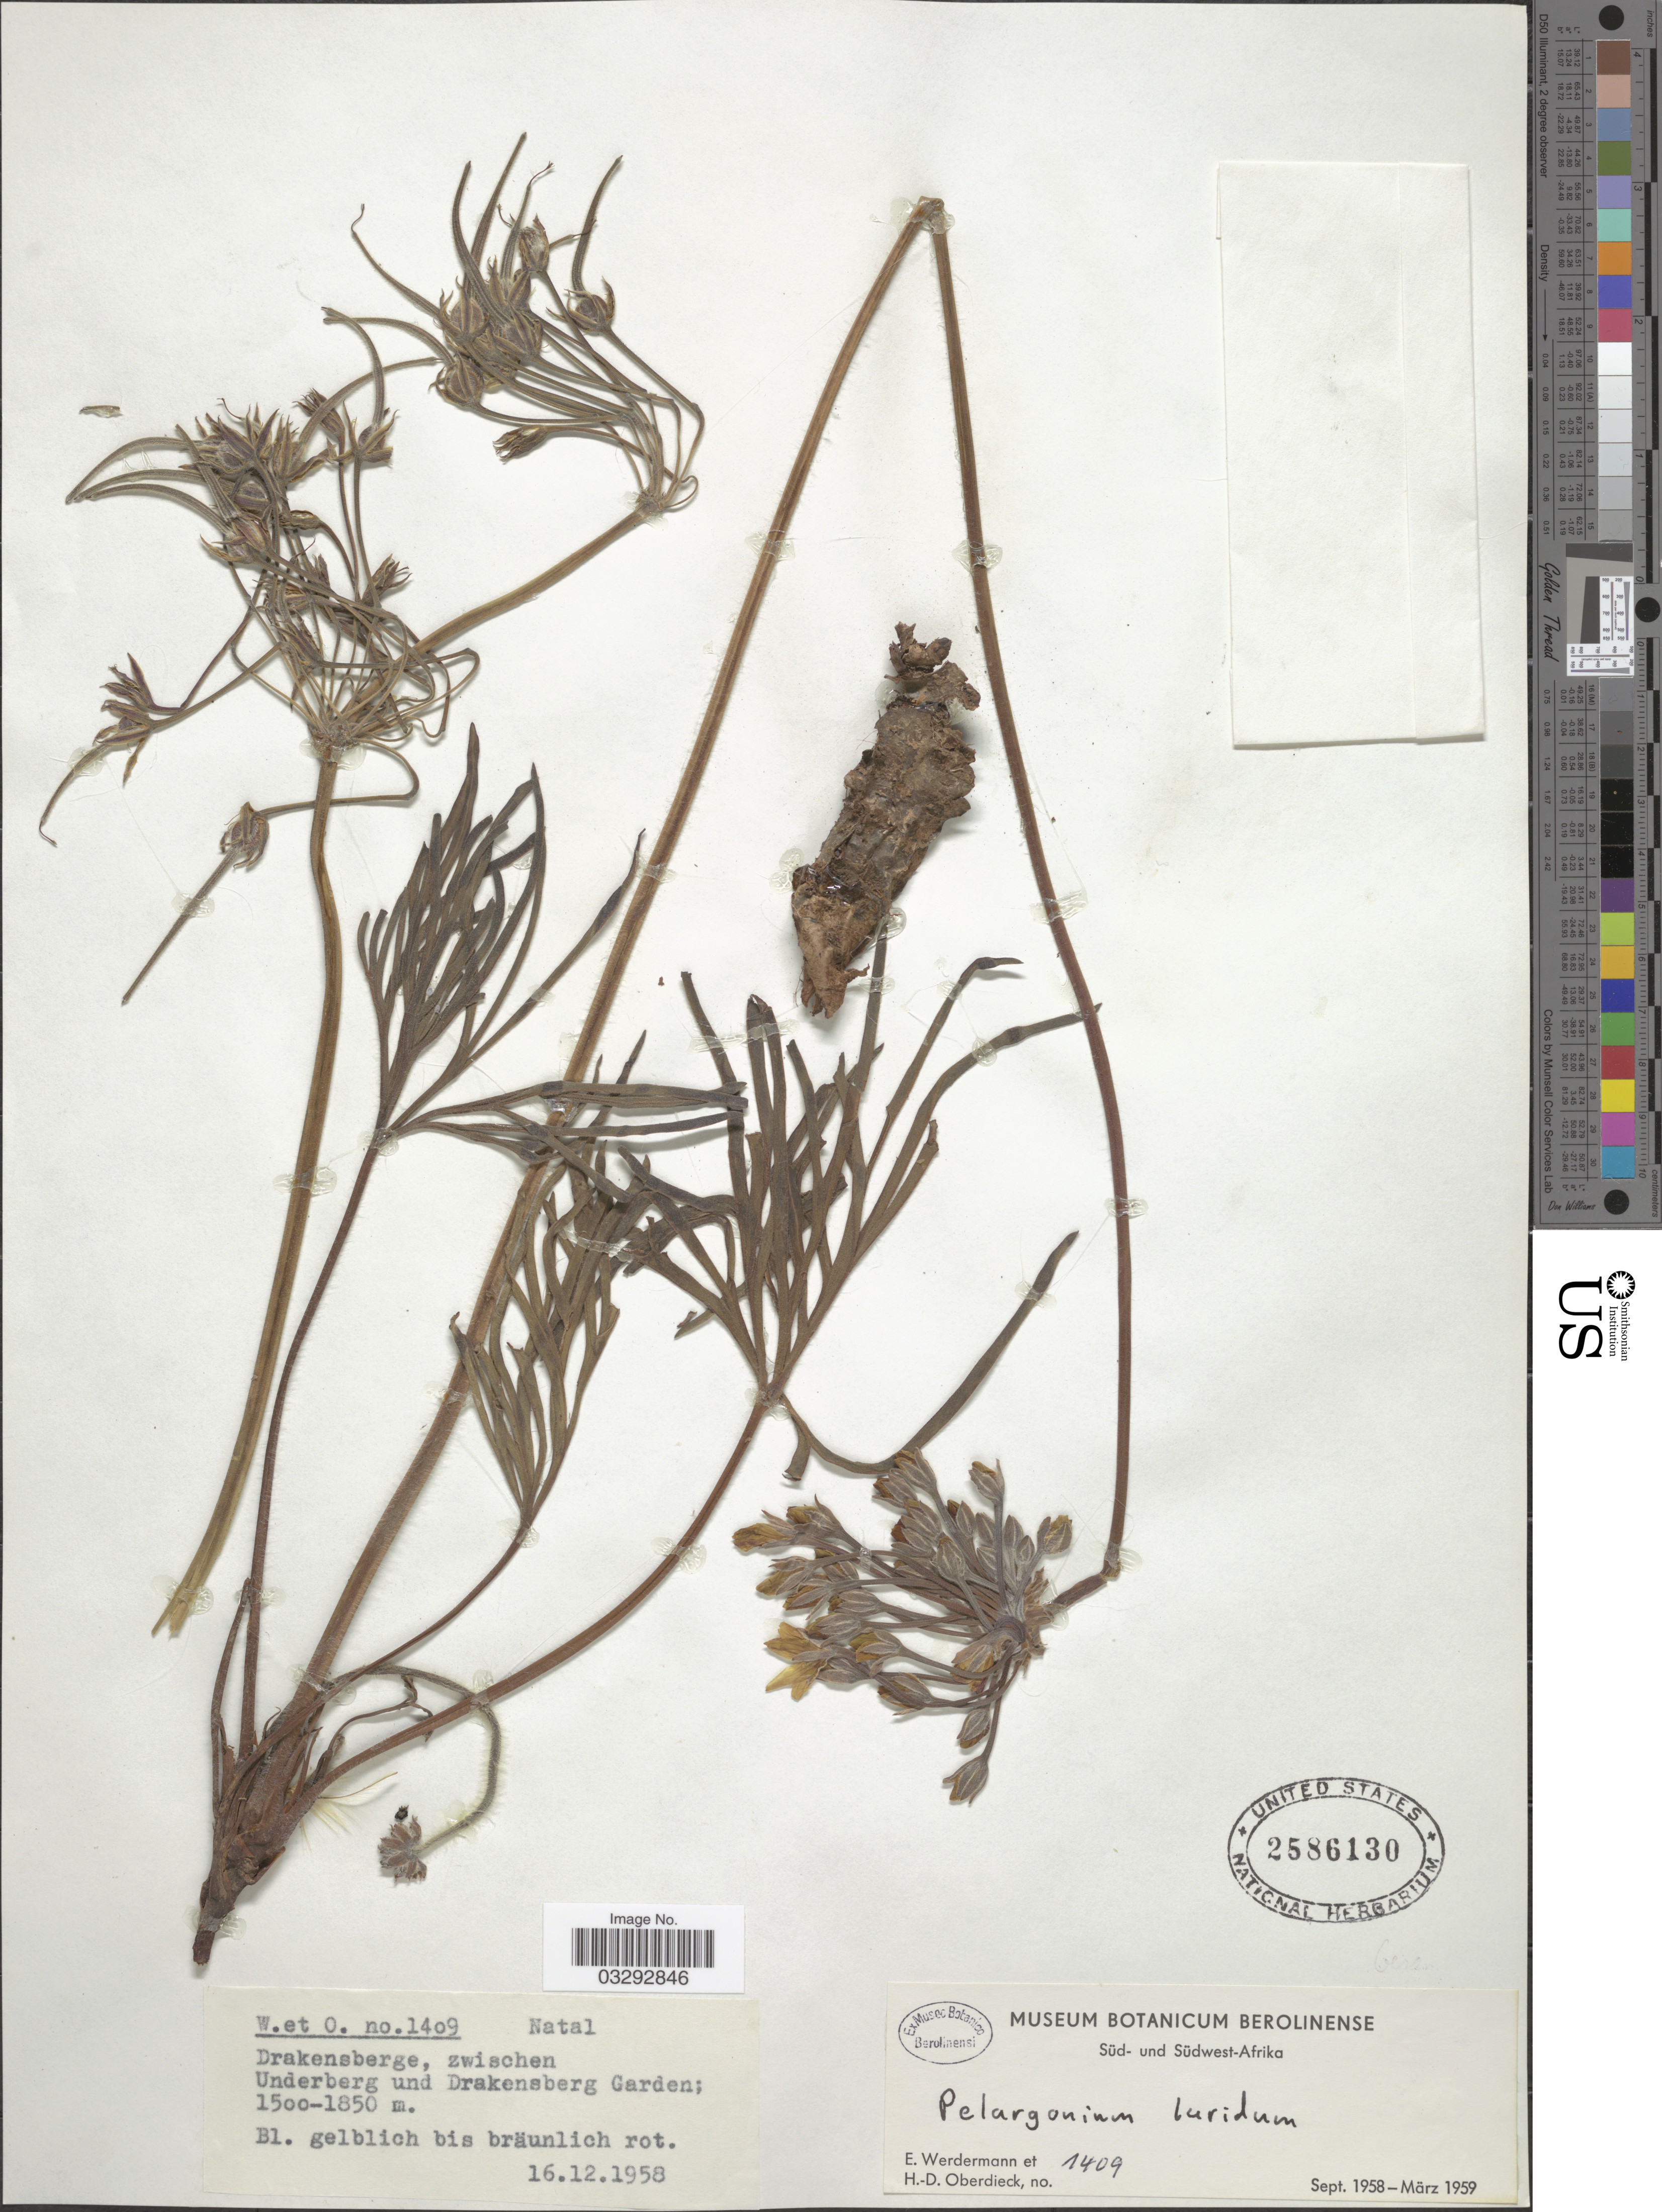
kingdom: Plantae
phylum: Tracheophyta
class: Magnoliopsida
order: Geraniales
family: Geraniaceae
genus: Pelargonium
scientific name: Pelargonium luridum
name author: (Andrews) Sweet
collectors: E. Werdermann & H. Oberdieck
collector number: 1409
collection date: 1958-12-16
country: South Africa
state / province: KwaZulu-Natal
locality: Drakensberge, zwischen, Underberg und Drakensberg Garden.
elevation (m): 1500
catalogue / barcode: US 2586130